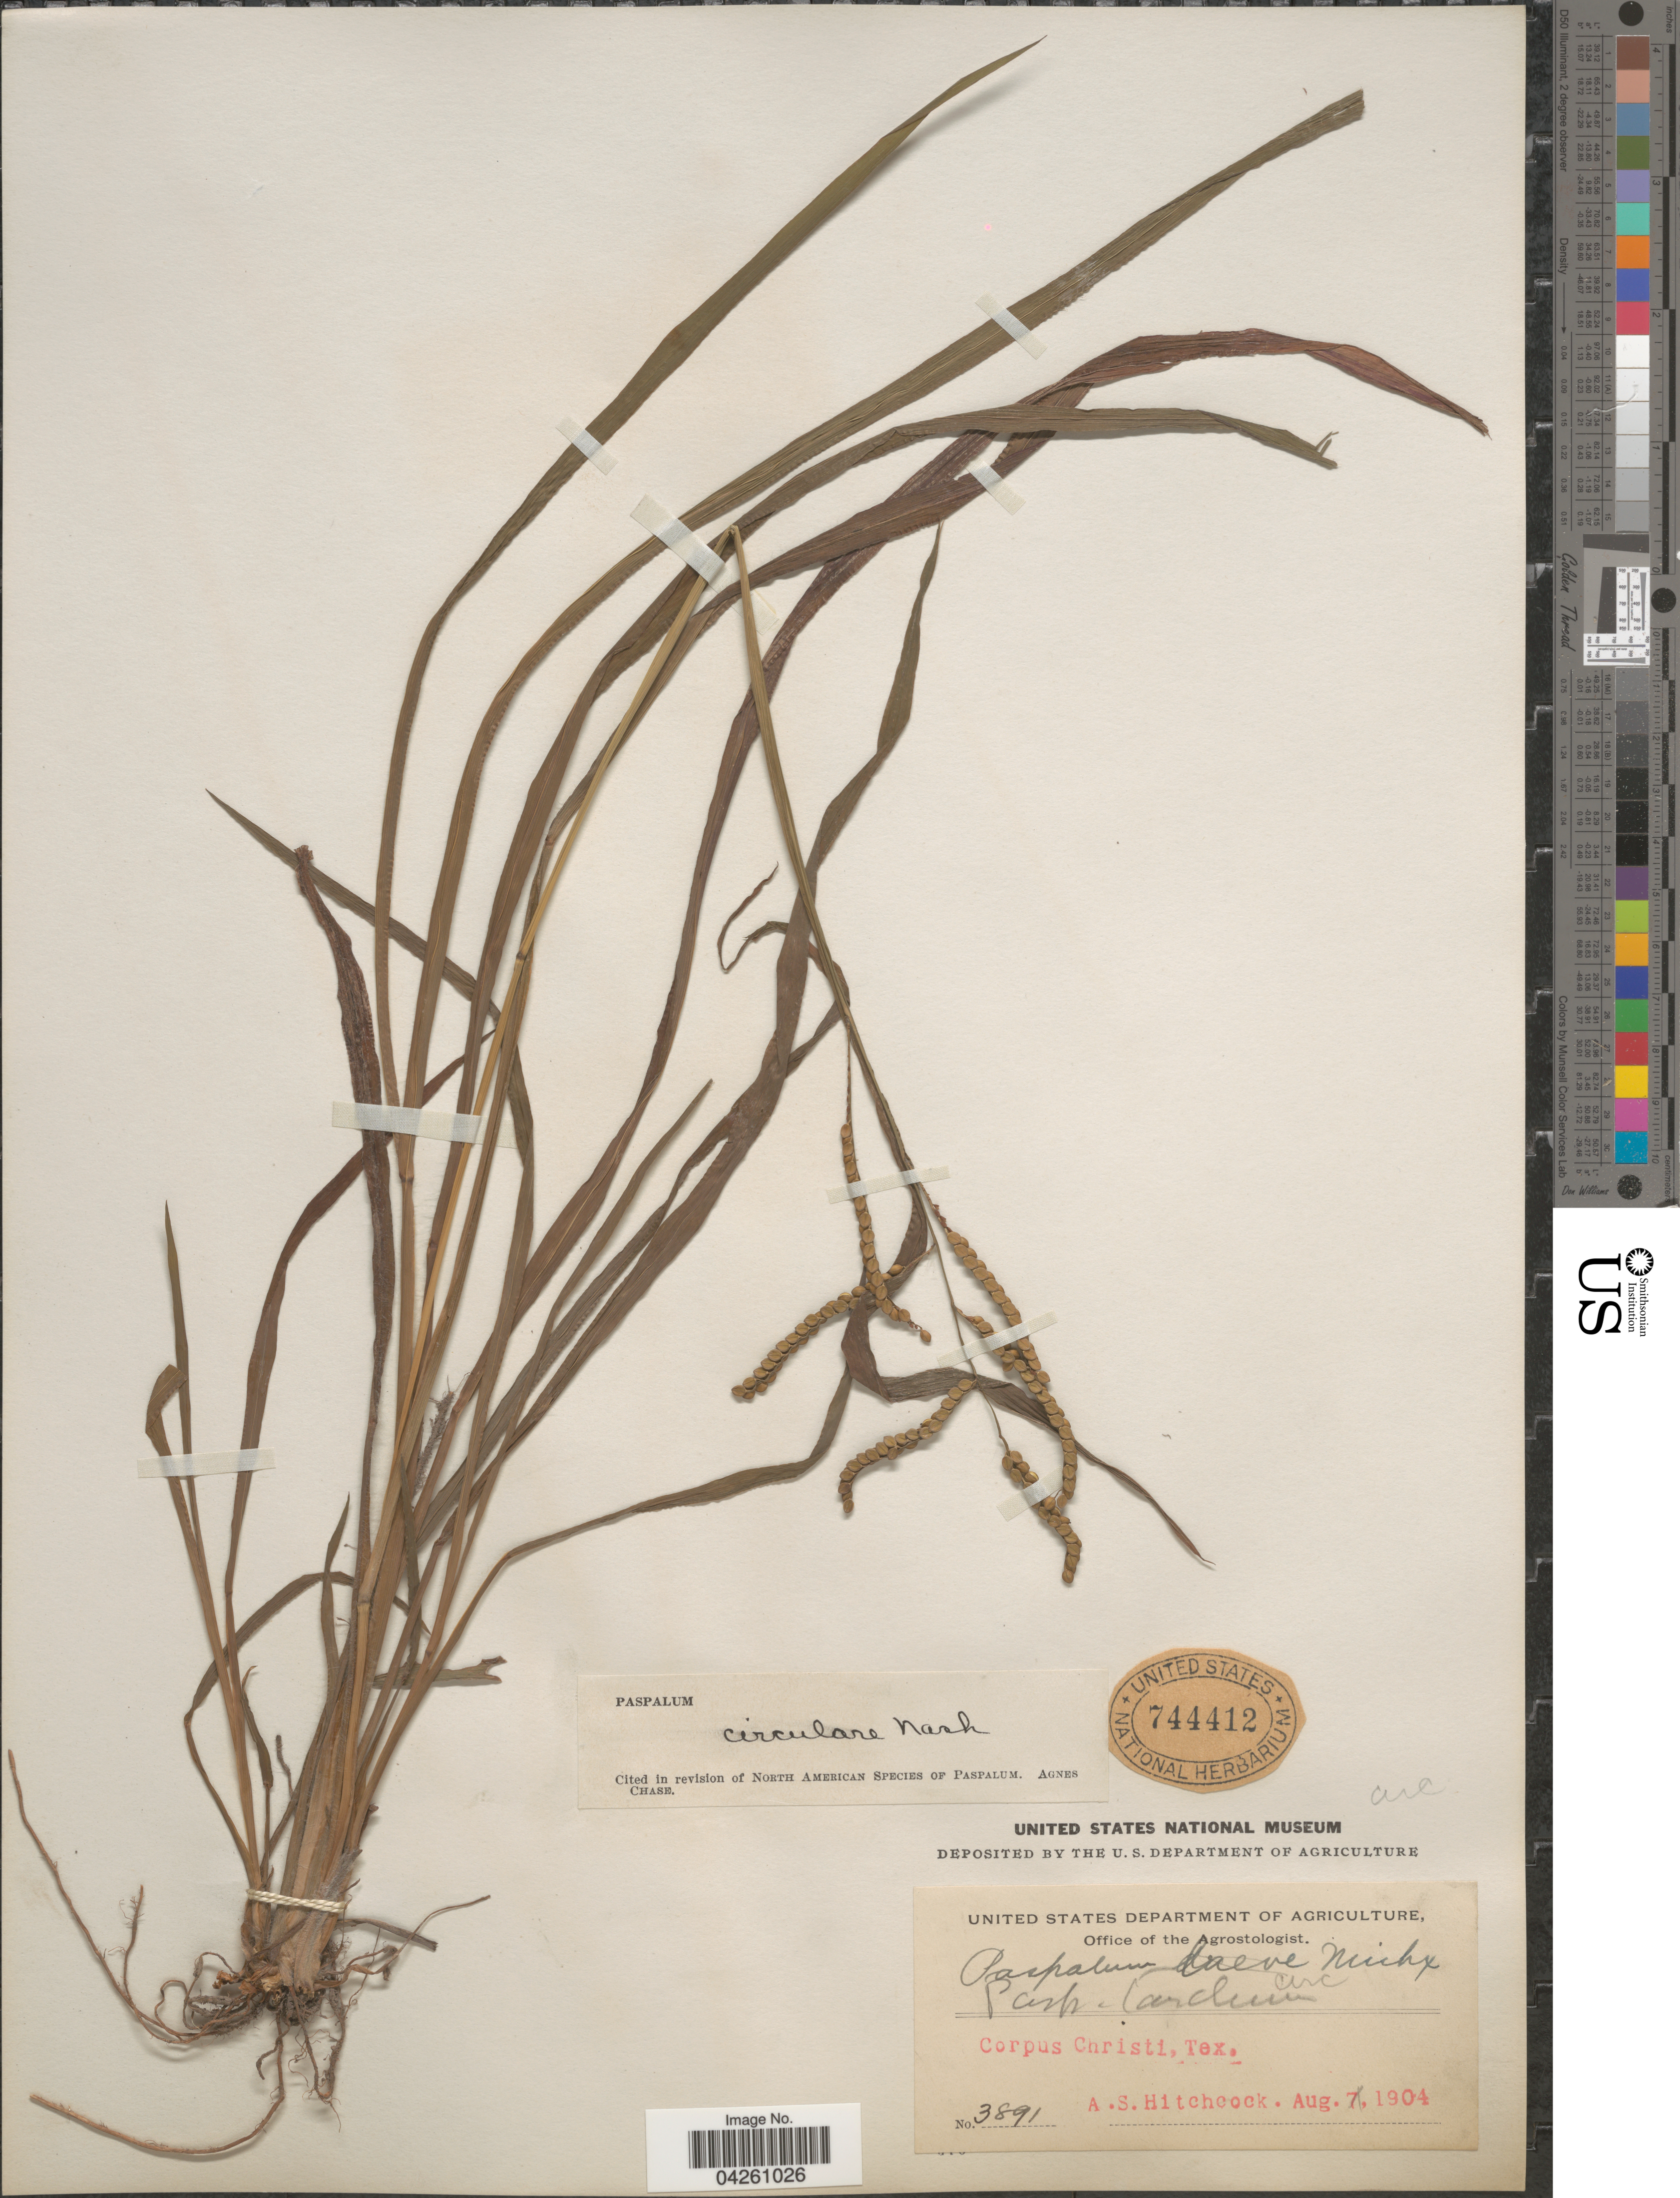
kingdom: Plantae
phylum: Tracheophyta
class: Liliopsida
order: Poales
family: Poaceae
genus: Paspalum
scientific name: Paspalum circulare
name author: Nash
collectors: A. S. Hitchcock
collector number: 3891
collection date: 1904-08-07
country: United States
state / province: Texas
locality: Corpus Christi.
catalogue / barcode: US 744412